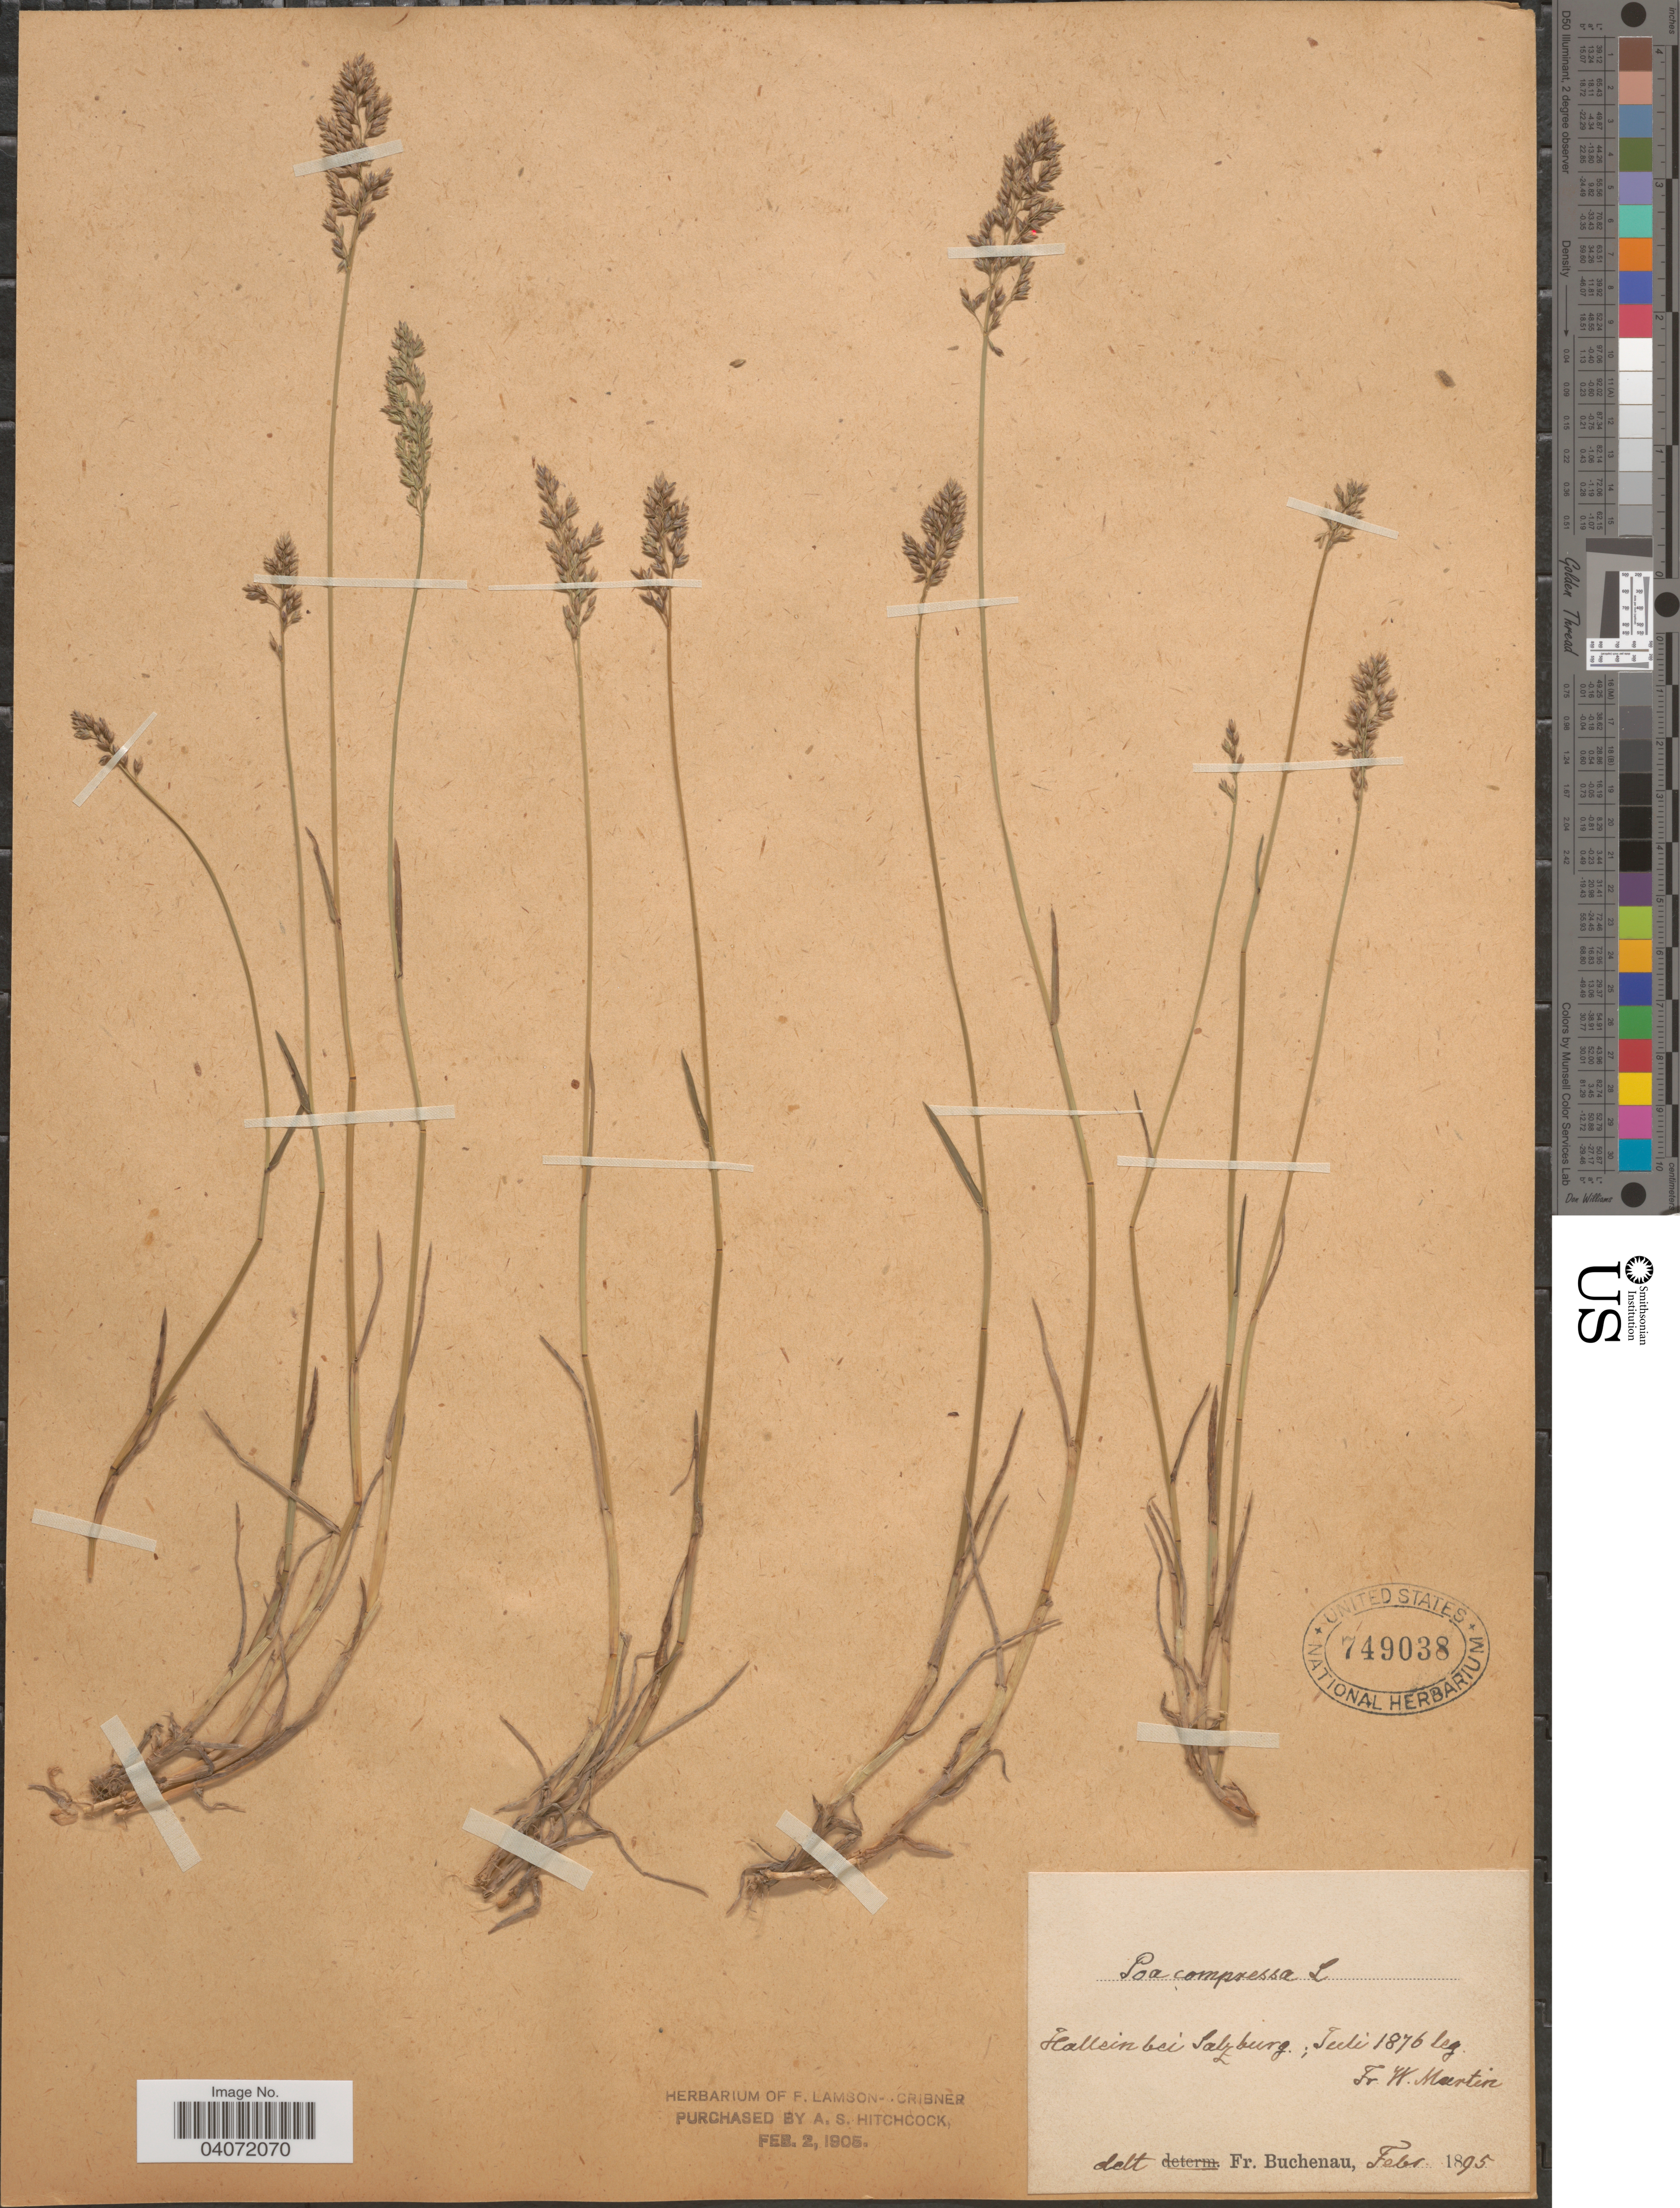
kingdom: Plantae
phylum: Tracheophyta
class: Liliopsida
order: Poales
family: Poaceae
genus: Poa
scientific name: Poa compressa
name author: L.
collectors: F. Martin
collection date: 1876-07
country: Austria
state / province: Salzburg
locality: Hallein bei Salzburg.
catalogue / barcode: US 749038